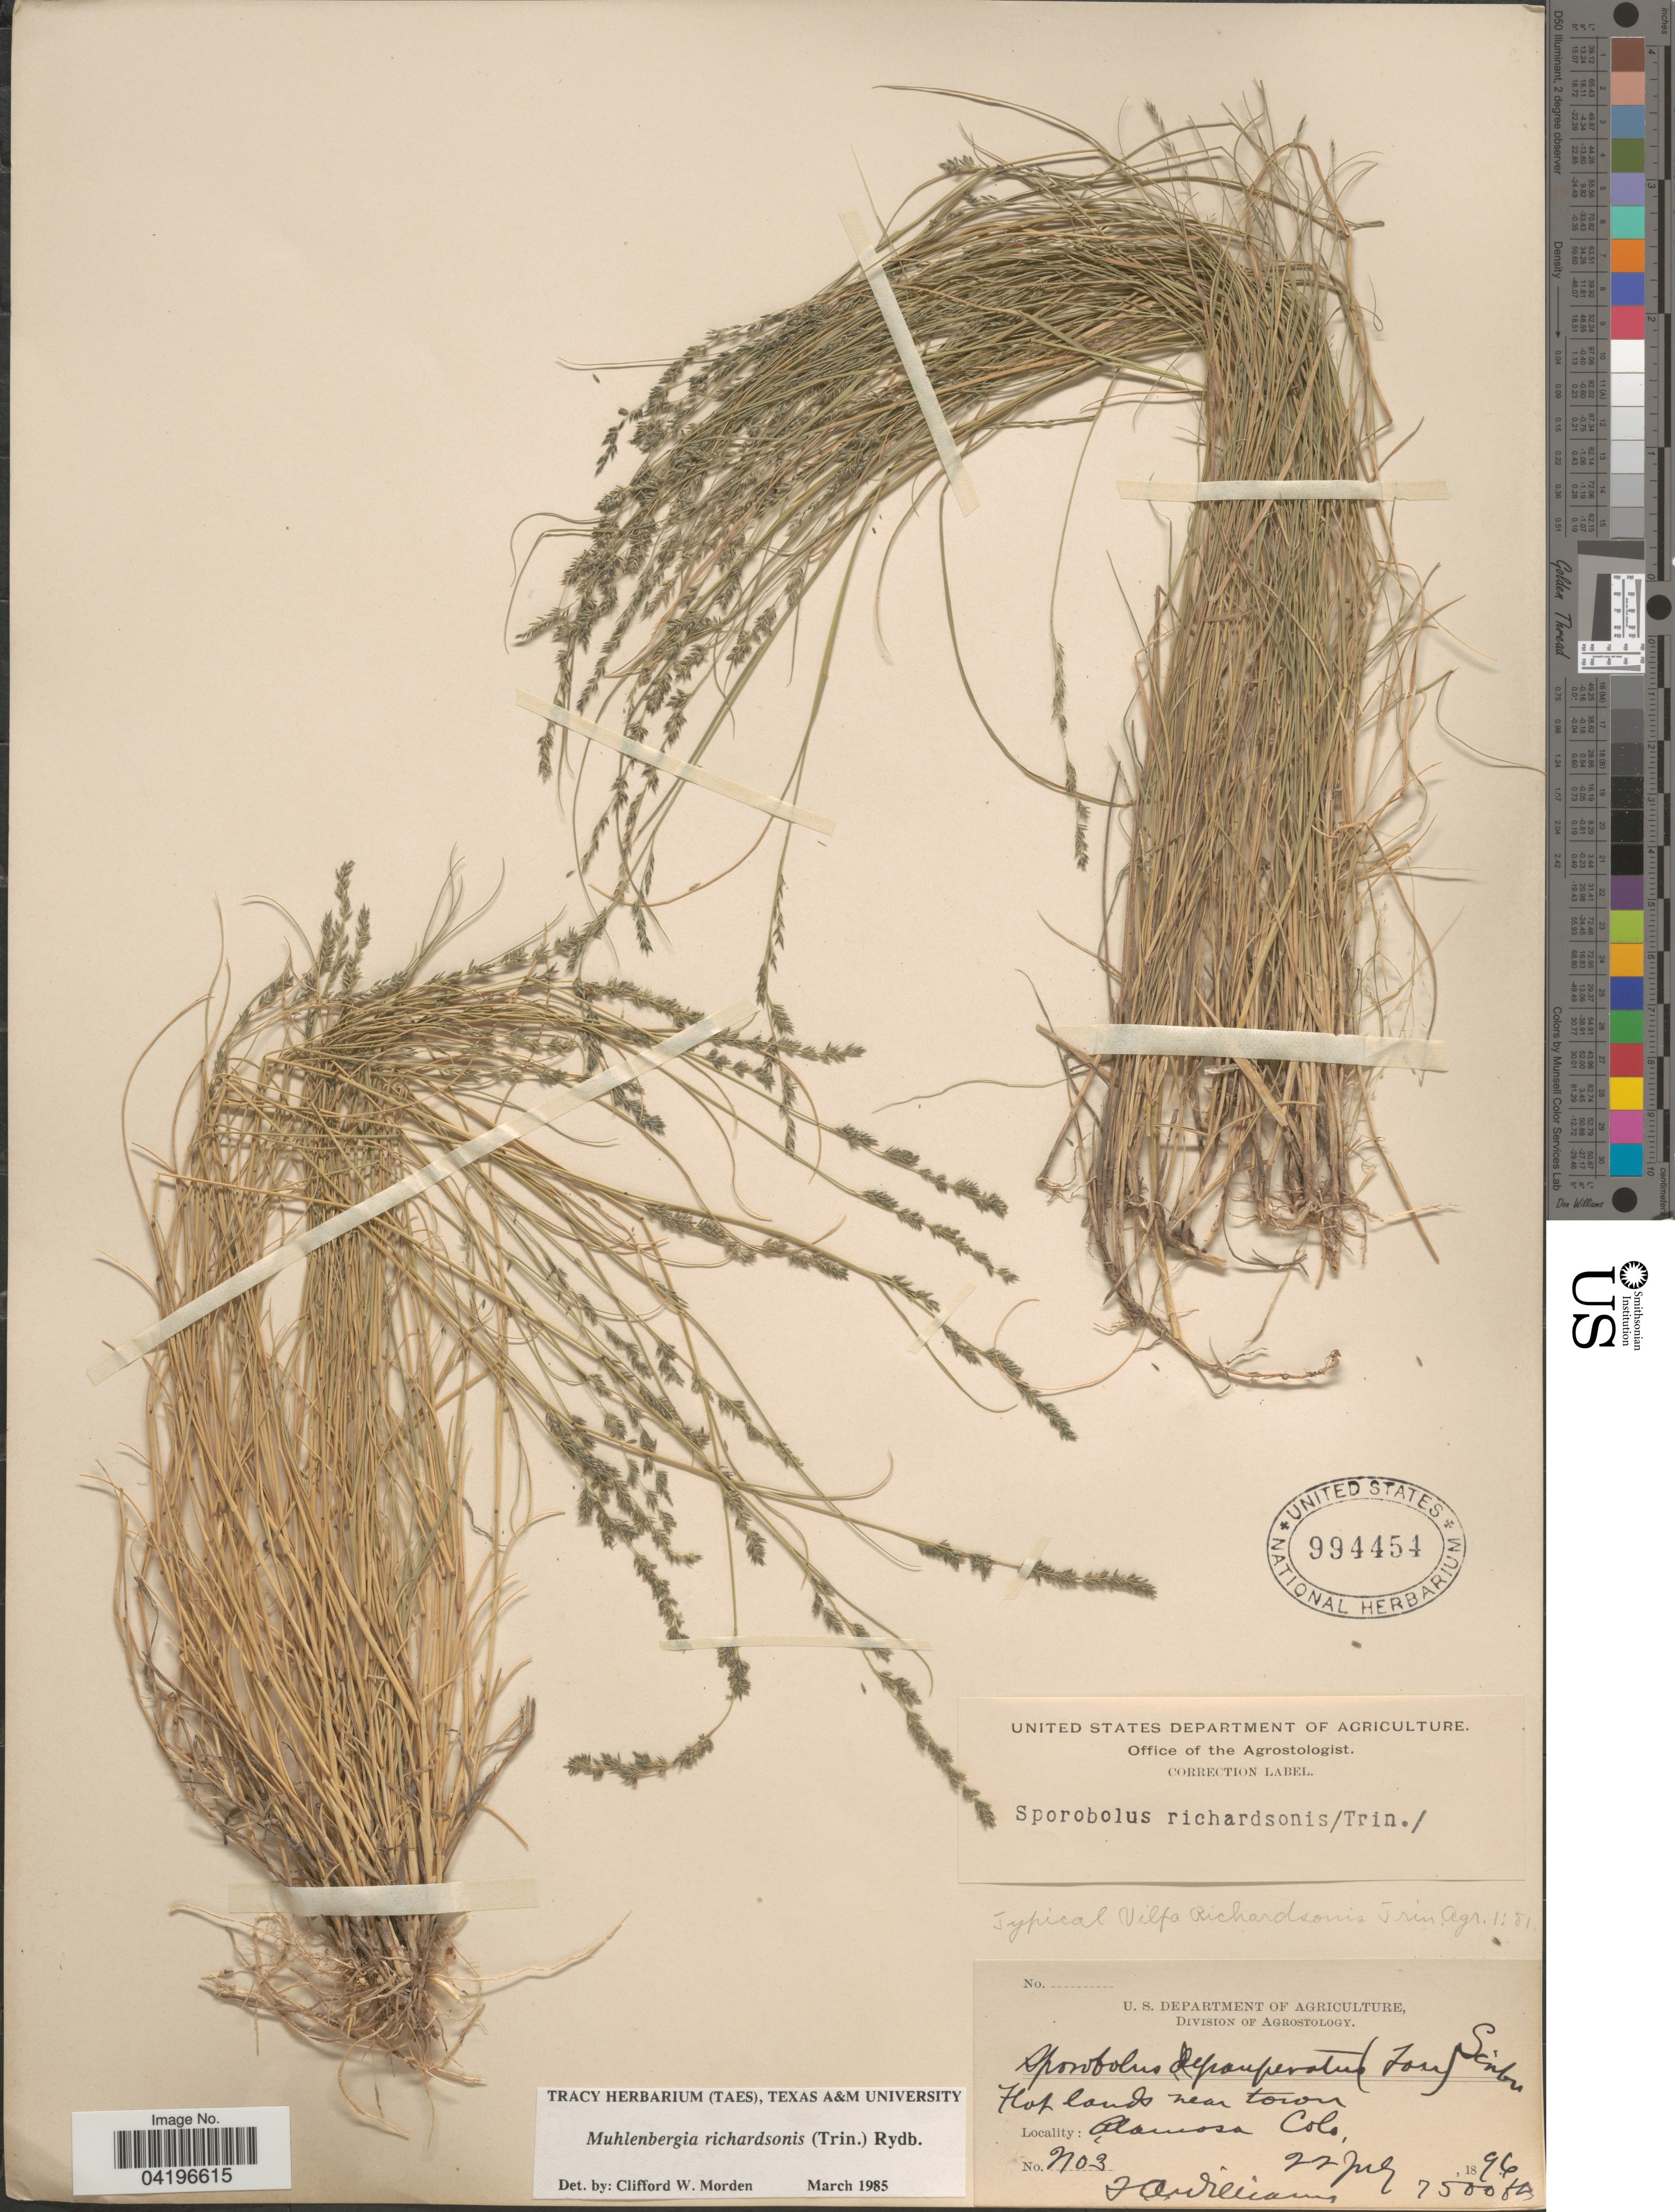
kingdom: Plantae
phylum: Tracheophyta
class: Liliopsida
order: Poales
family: Poaceae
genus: Muhlenbergia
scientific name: Muhlenbergia richardsonis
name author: (Trin.) Rydb.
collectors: T. Williams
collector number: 2103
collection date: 1896-07-22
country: United States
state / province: Colorado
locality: Flat lands near town Alamosa.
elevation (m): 2286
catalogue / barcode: US 994454